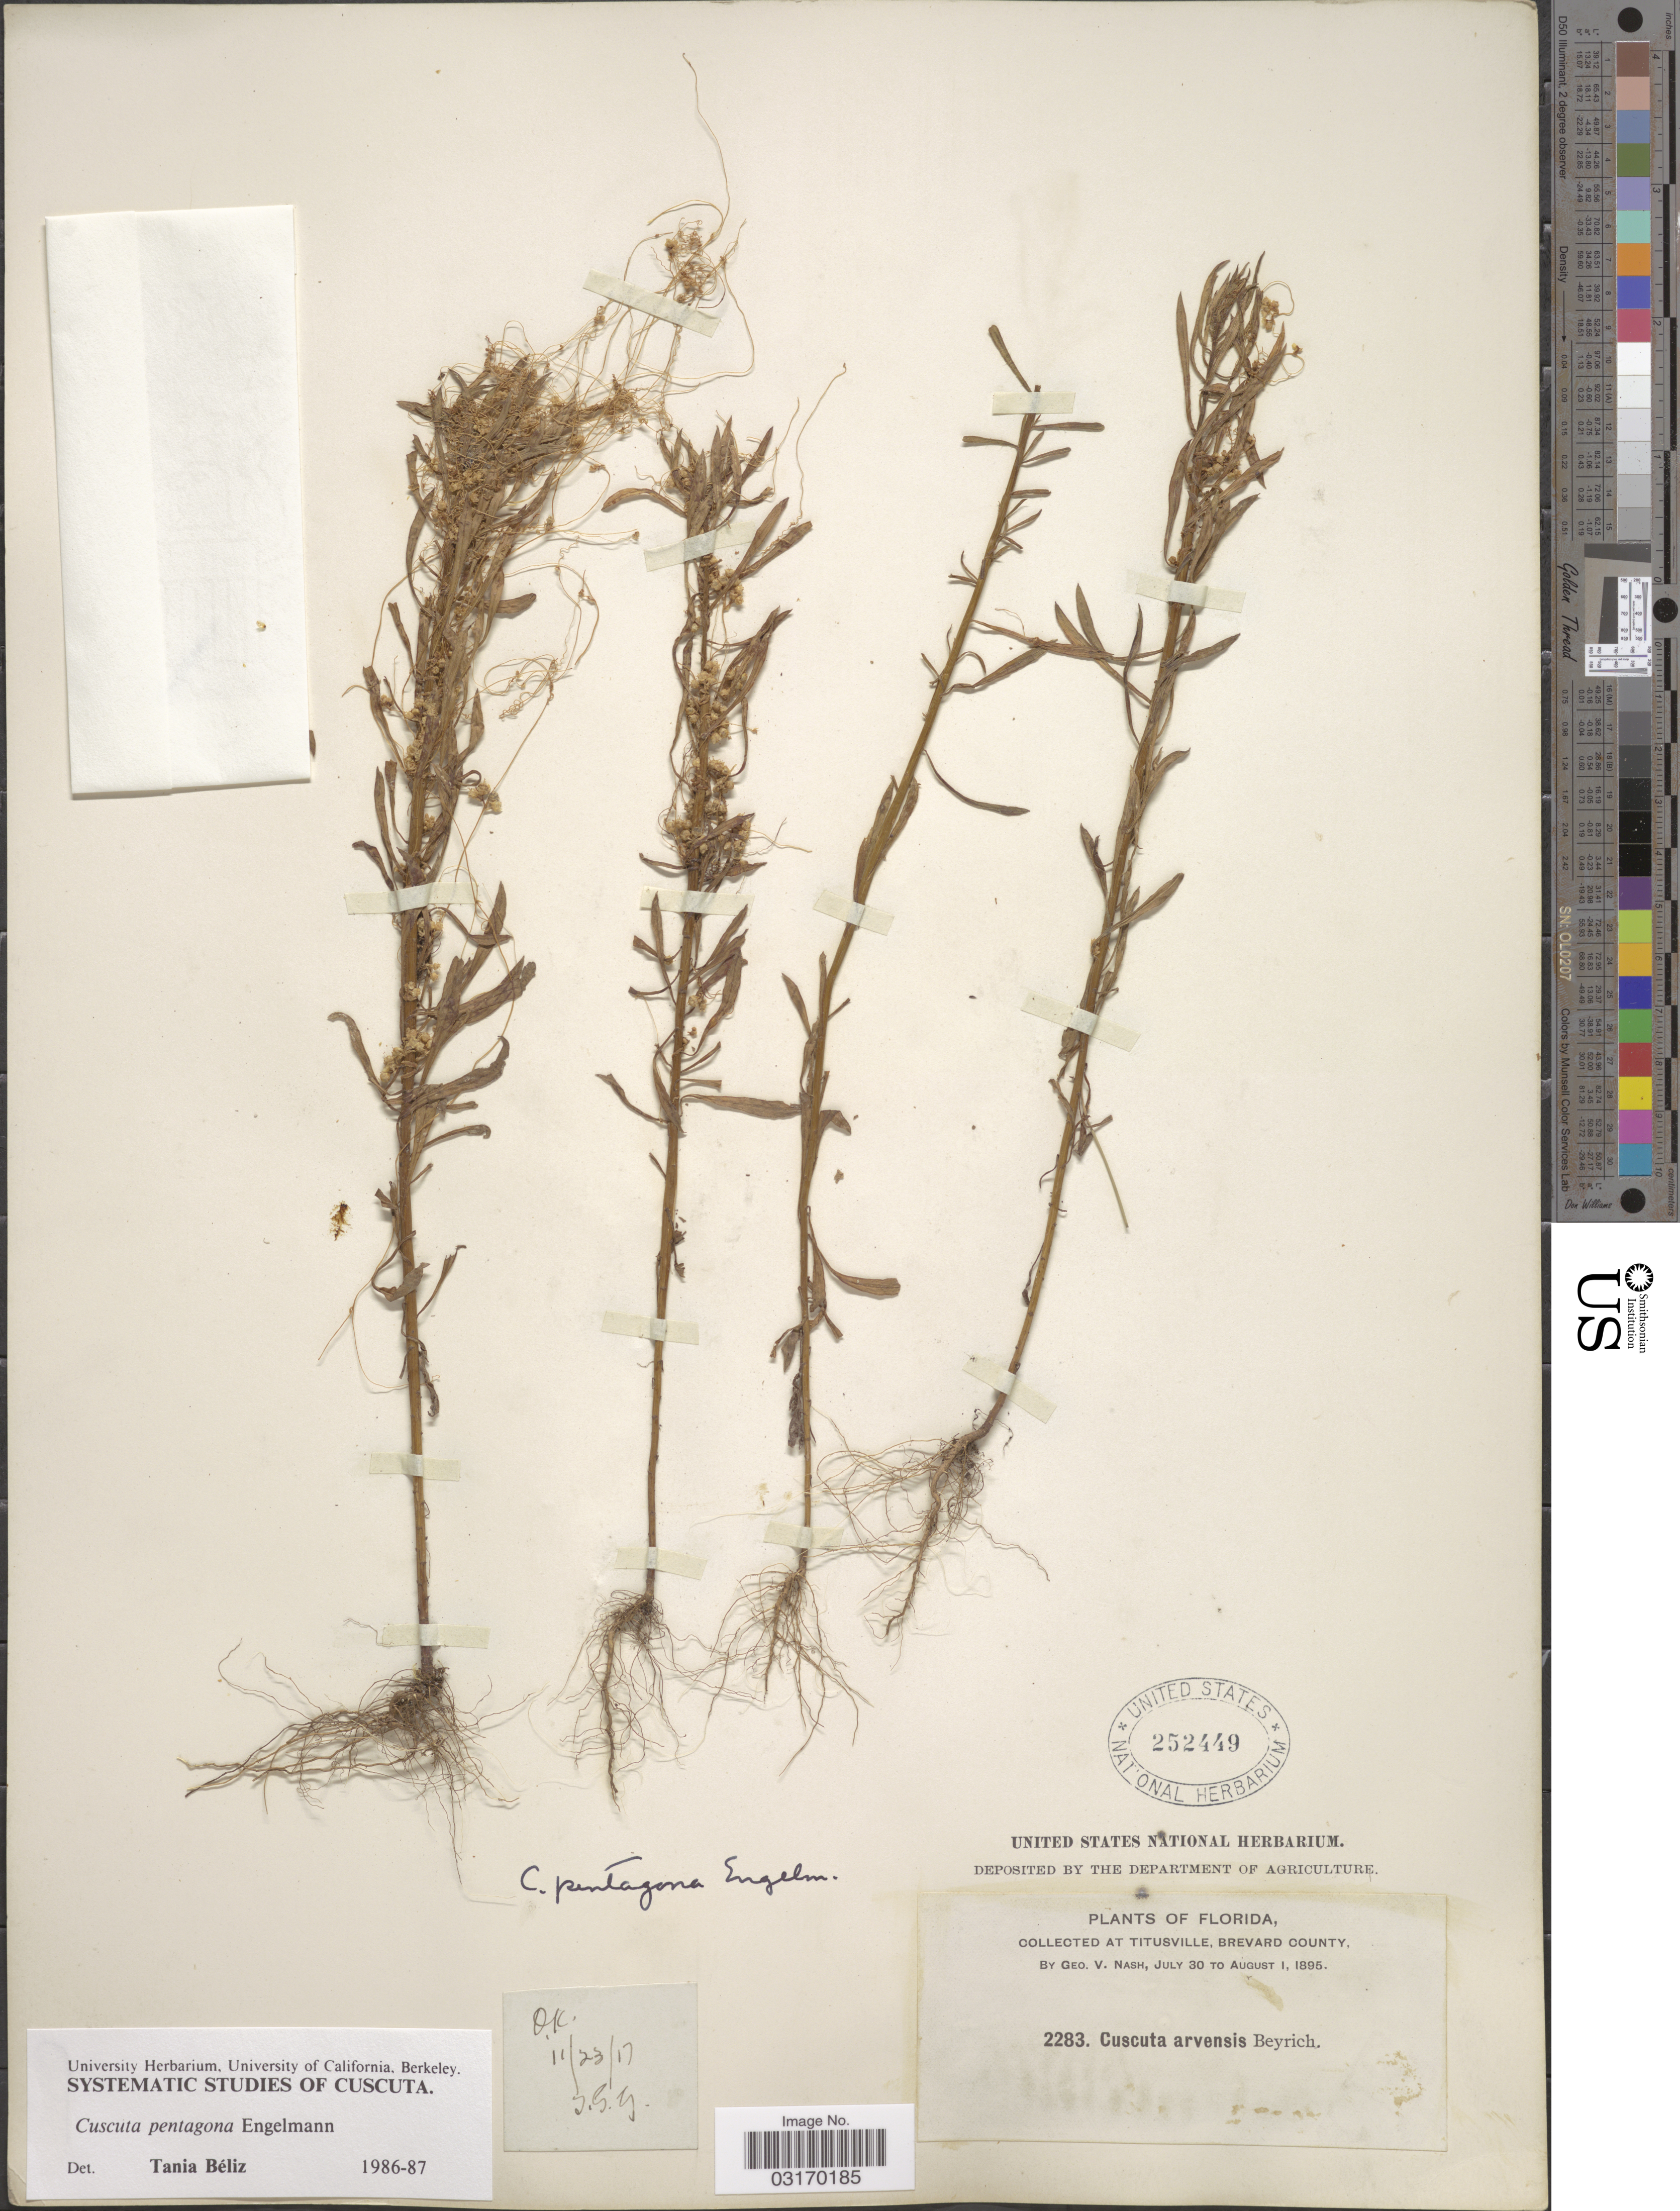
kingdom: Plantae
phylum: Tracheophyta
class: Magnoliopsida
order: Solanales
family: Convolvulaceae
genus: Cuscuta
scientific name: Cuscuta pentagona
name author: Engelm.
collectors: G. V. Nash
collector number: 2283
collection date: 1895-07-30/1895-08-01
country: United States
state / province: Florida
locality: At Titusville, Brevard County.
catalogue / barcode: US 252449